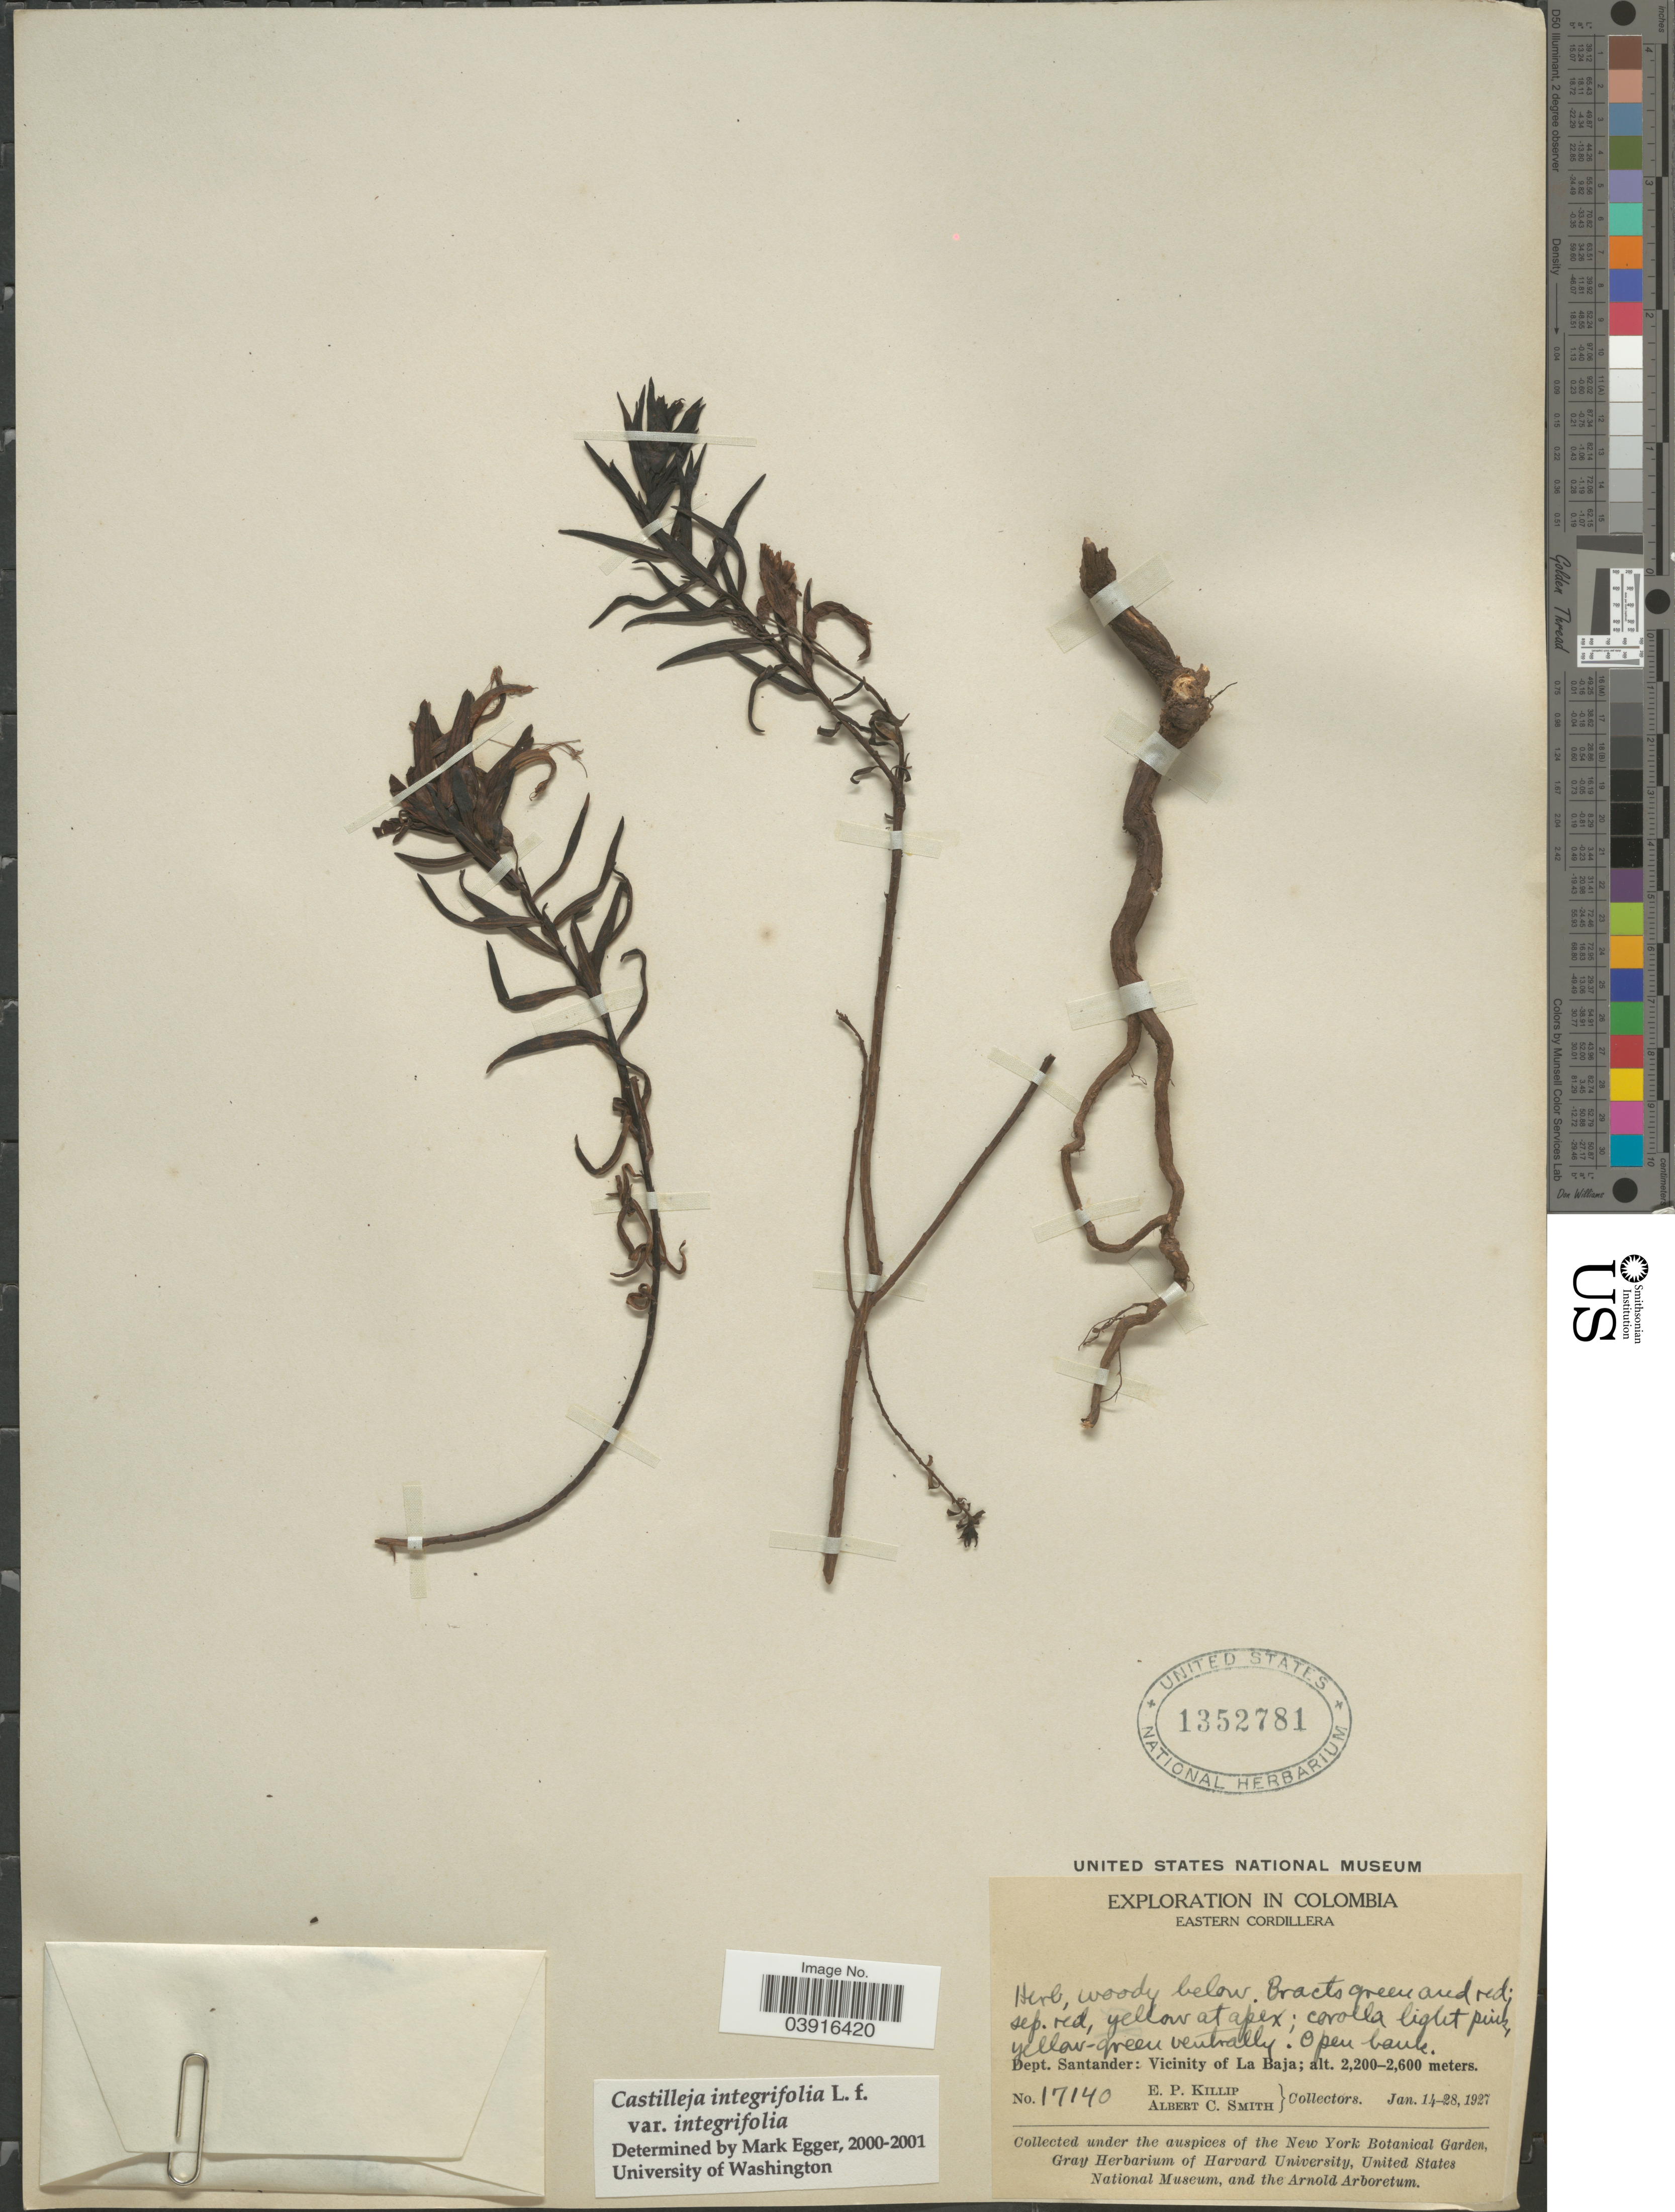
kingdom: Plantae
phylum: Tracheophyta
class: Magnoliopsida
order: Lamiales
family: Orobanchaceae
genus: Castilleja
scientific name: Castilleja integrifolia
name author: L. f.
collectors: E. P. Killip & A. C. Smith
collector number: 17140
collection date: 1927-01-14/1927-01-28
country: Colombia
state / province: Santander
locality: Eastern Cordillera. Dept. Santander: Vicinity of La Baja.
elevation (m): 2200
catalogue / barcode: US 1352781